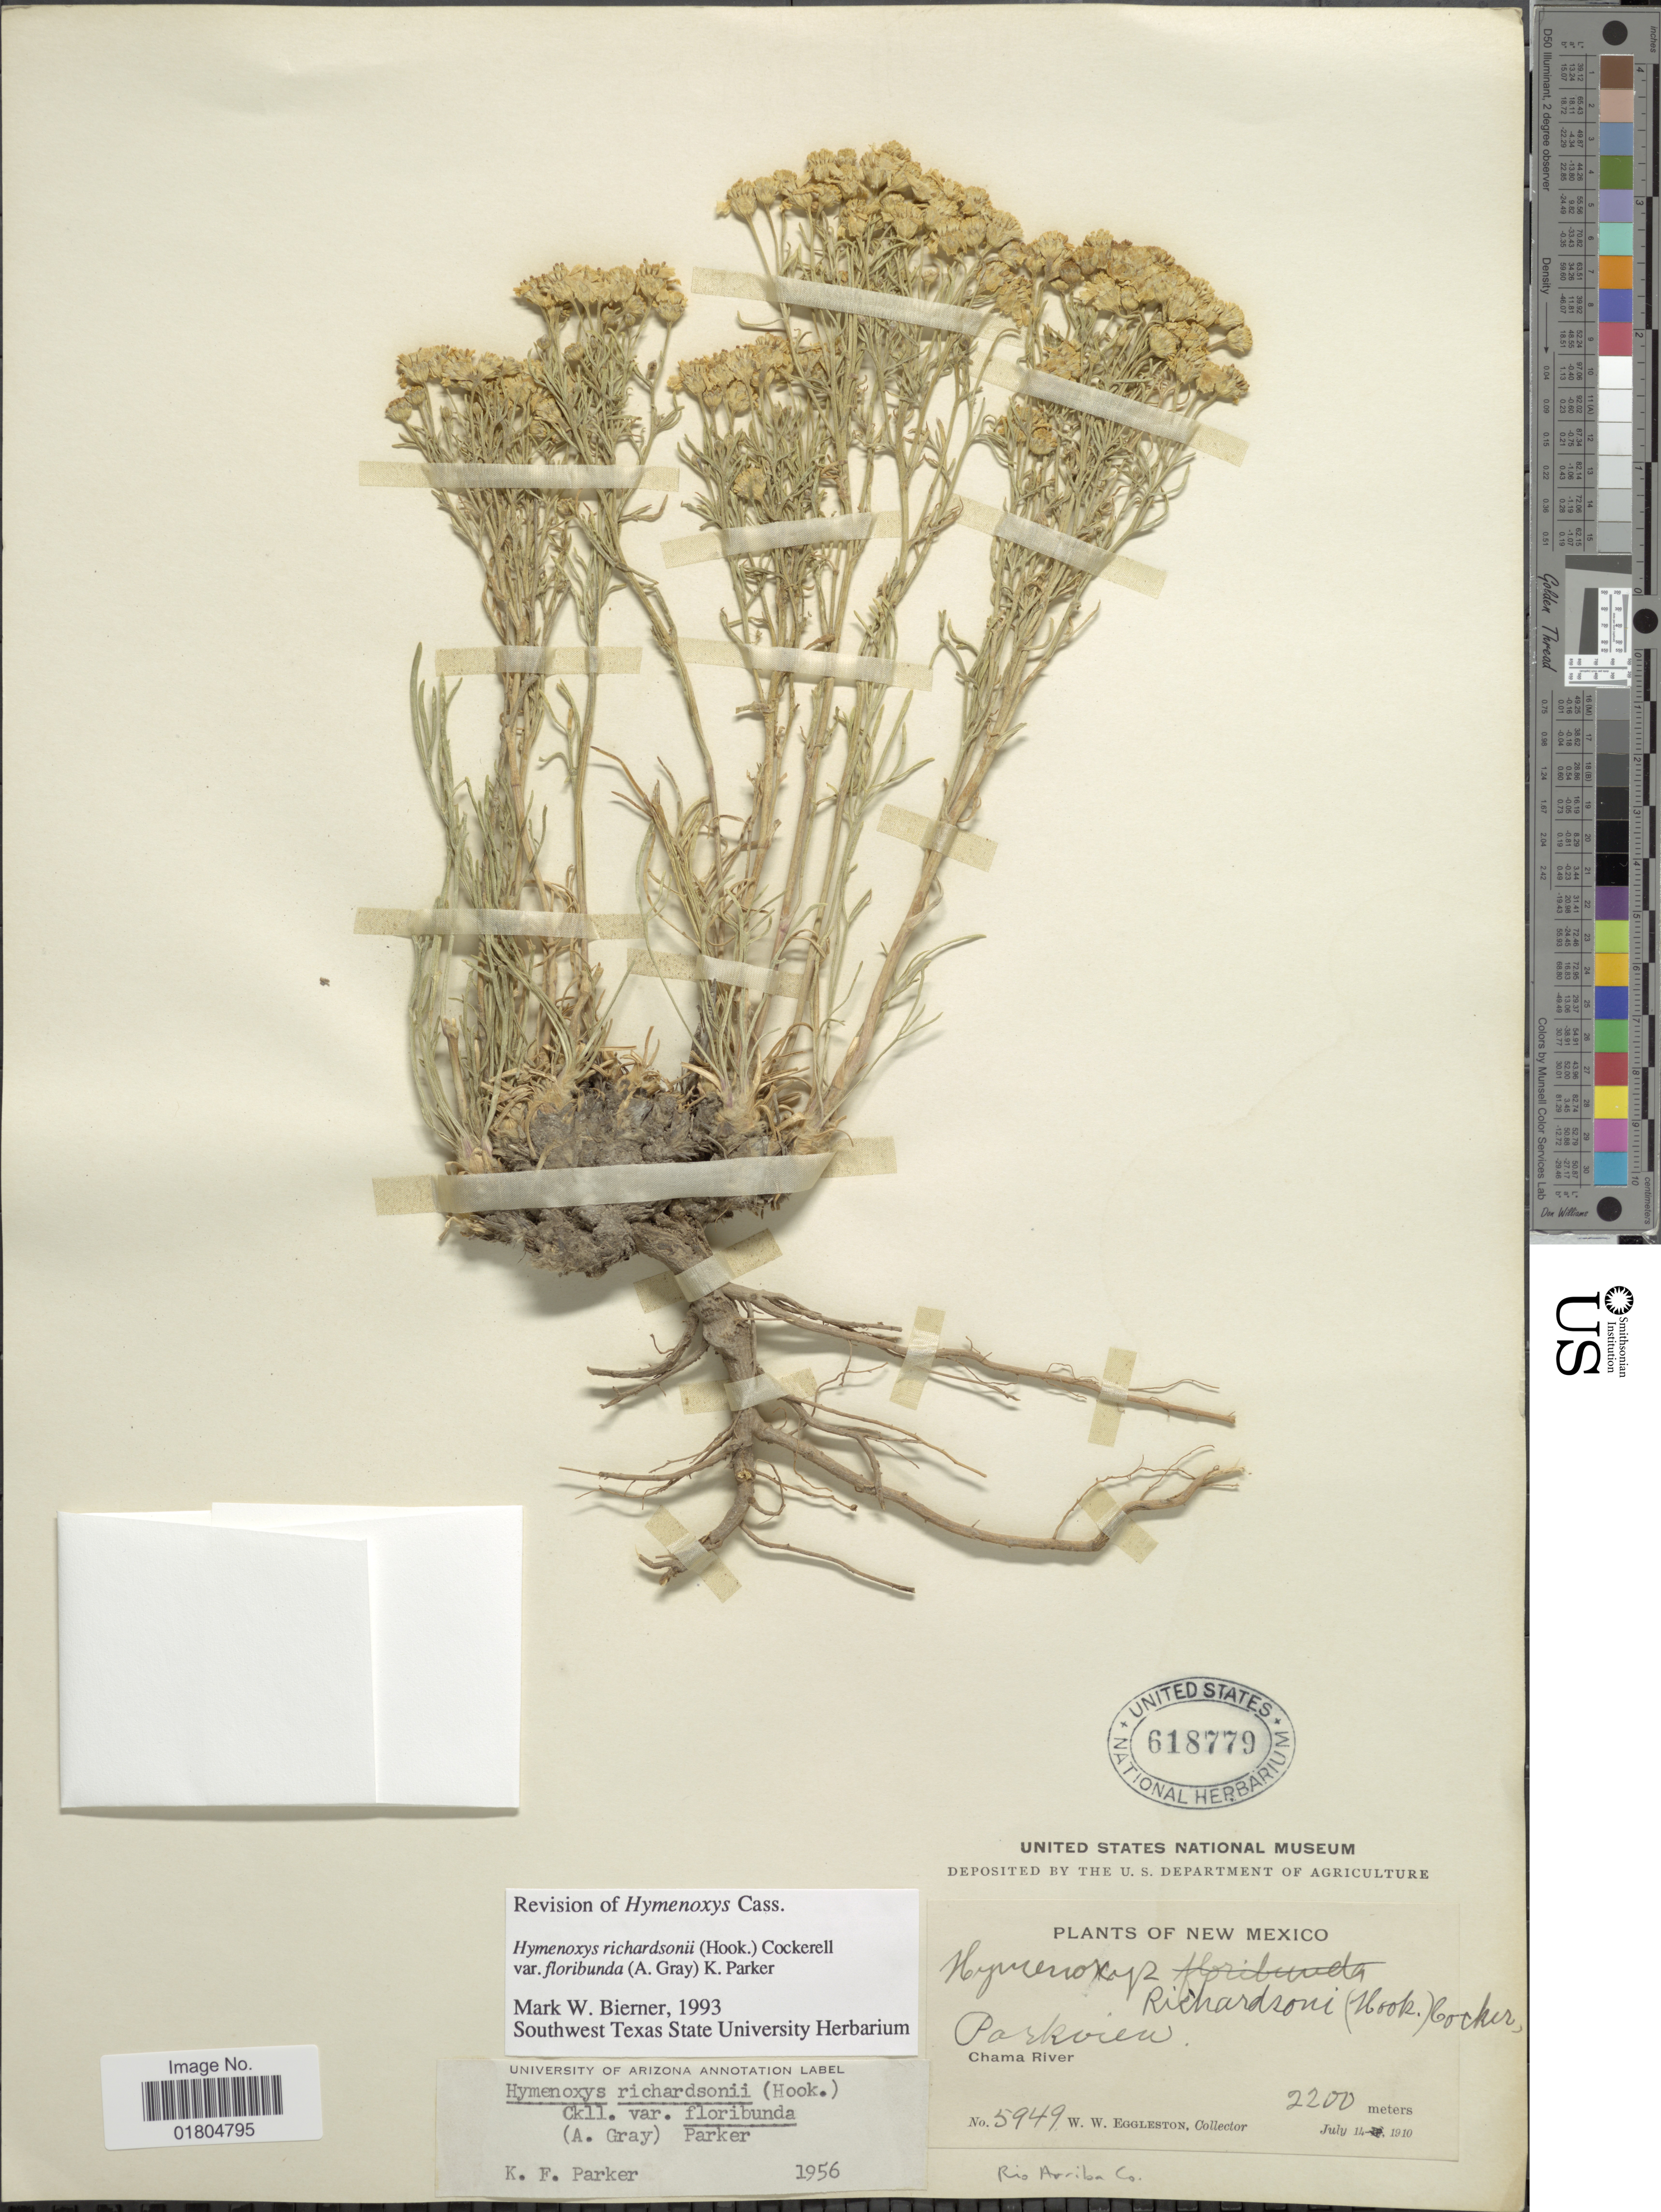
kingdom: Plantae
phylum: Tracheophyta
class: Magnoliopsida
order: Asterales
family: Asteraceae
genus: Hymenoxys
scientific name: Hymenoxys richardsonii var. floribunda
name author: (A. Gray) K.F. Parker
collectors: W. W. Eggleston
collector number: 5949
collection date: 1910-07-17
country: United States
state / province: New Mexico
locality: Parkview. Chama River. Rio Arriba Co.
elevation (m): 2200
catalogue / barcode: US 618779